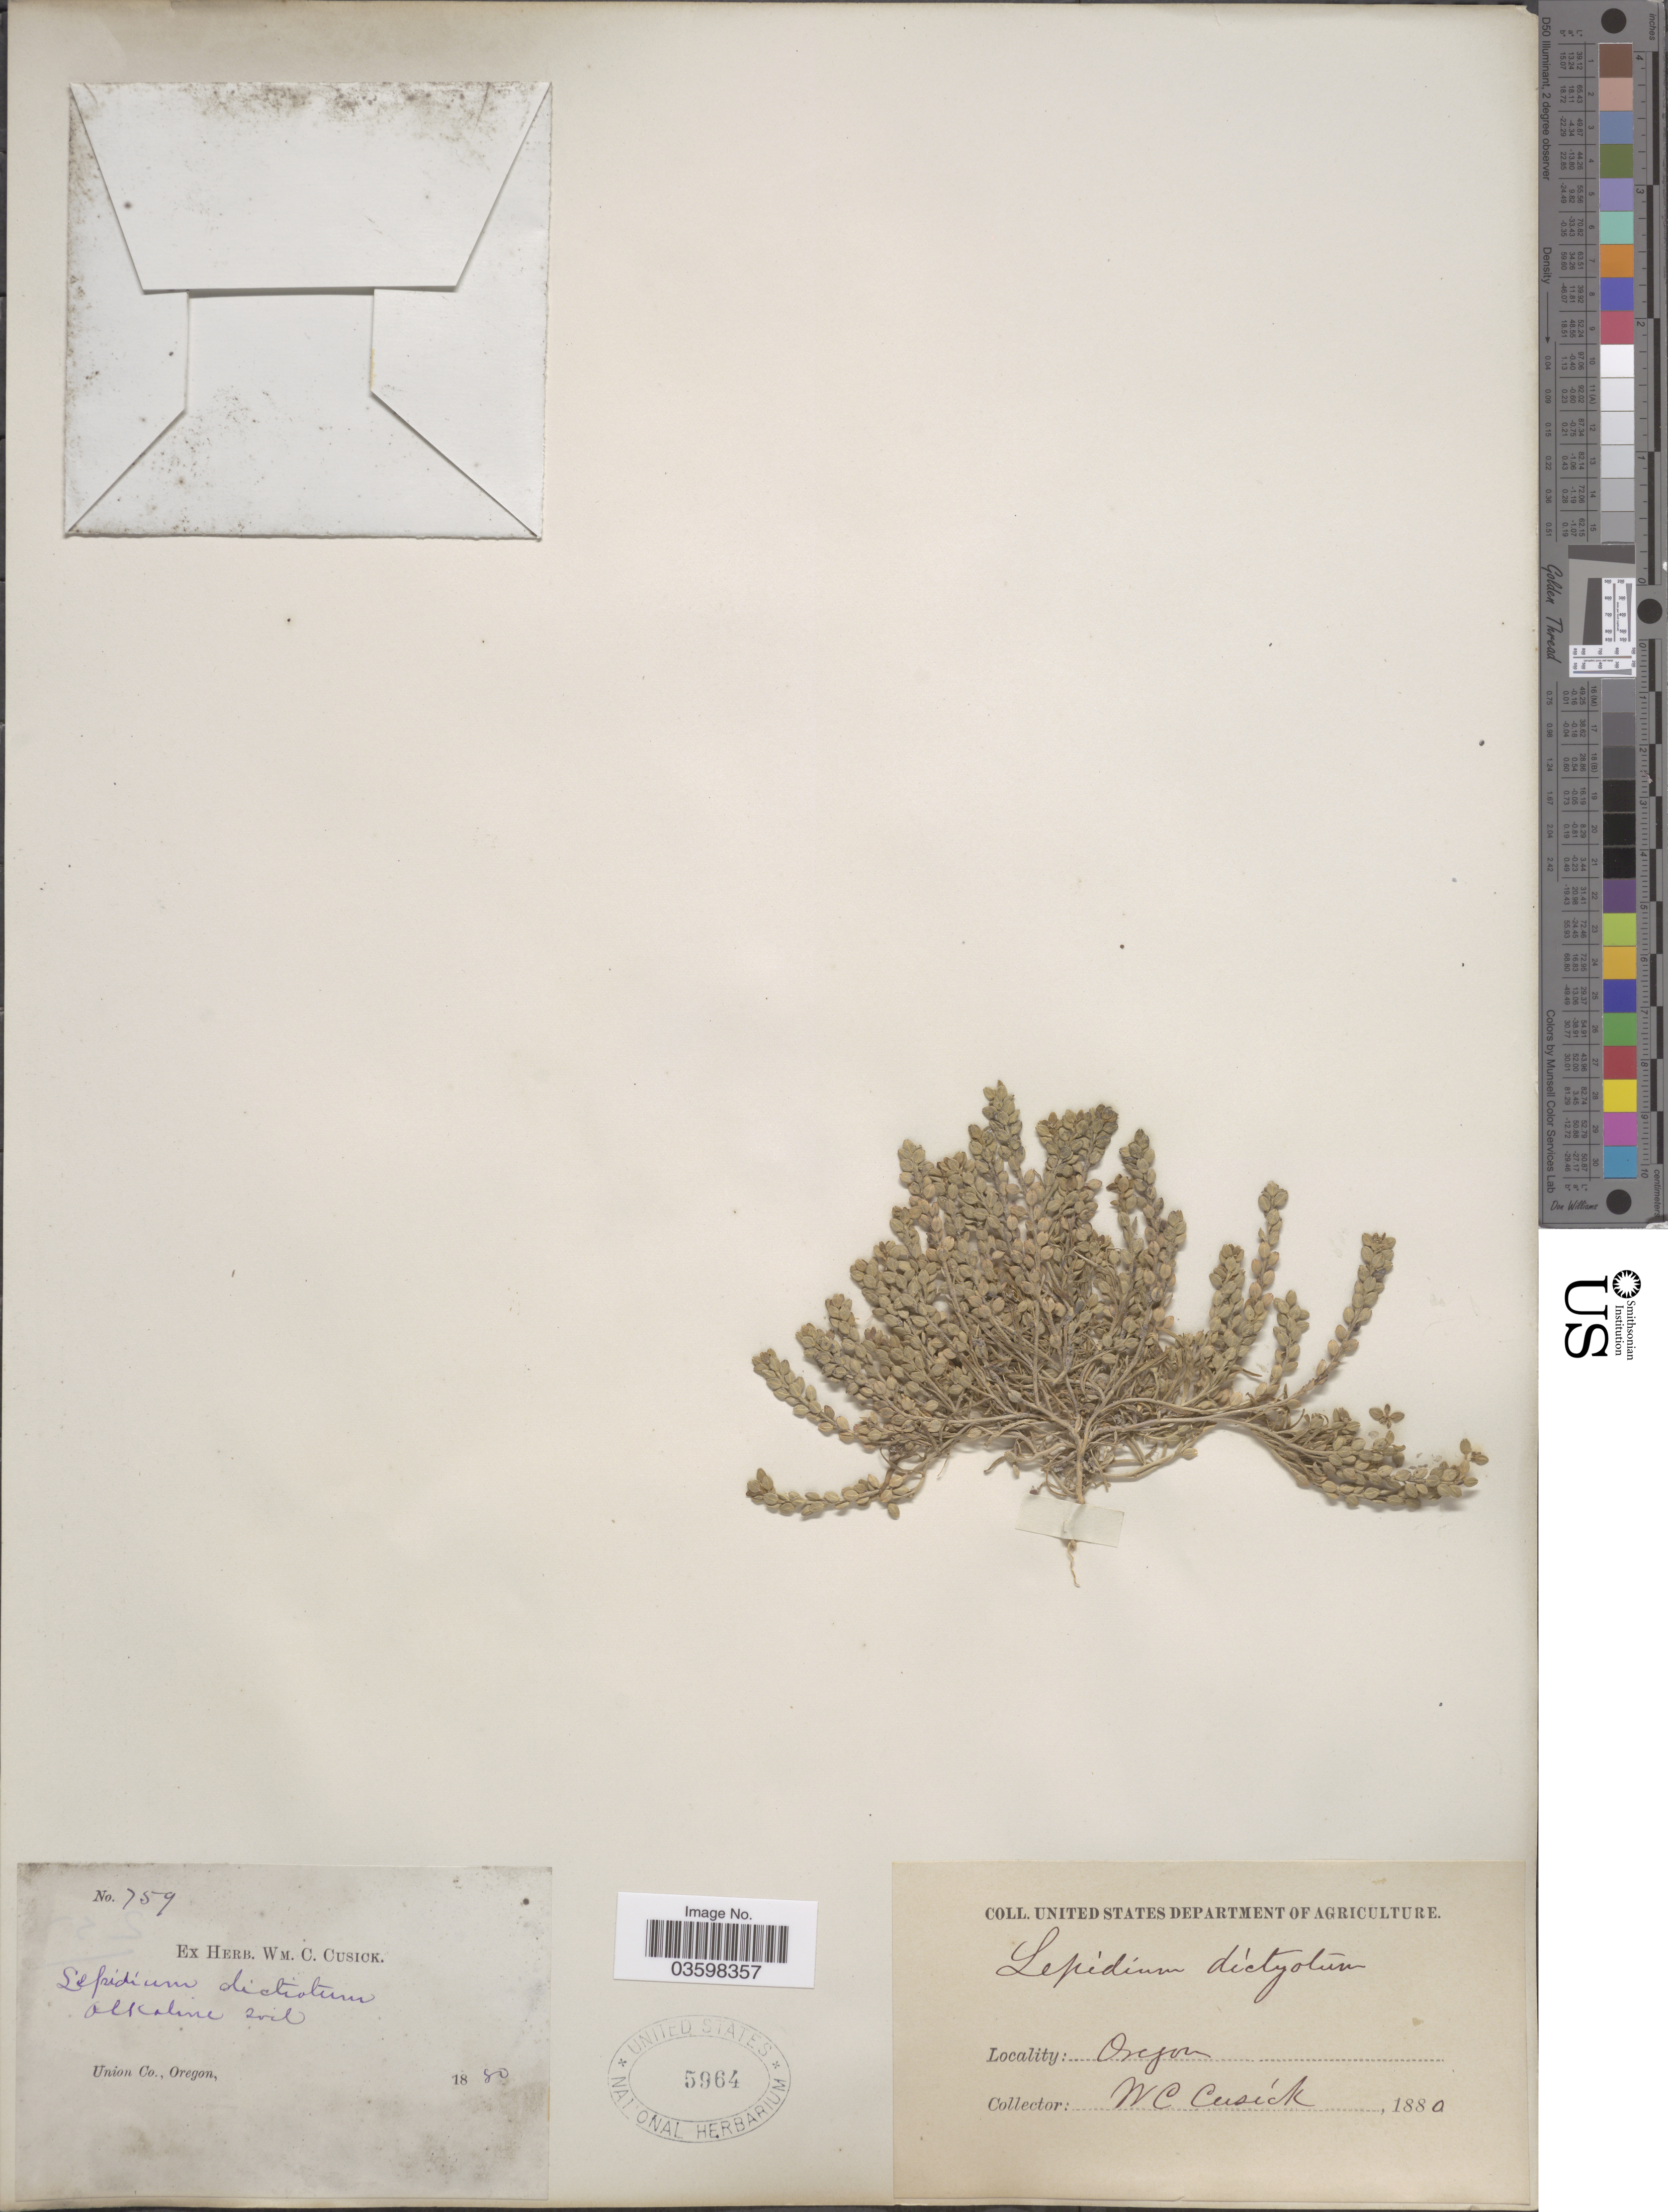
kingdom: Plantae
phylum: Tracheophyta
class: Magnoliopsida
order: Brassicales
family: Brassicaceae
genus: Lepidium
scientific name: Lepidium dictyotum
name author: A. Gray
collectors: W. C. Cusick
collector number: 759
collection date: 1880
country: United States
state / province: Oregon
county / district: Union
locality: Union Co.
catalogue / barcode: US 5964